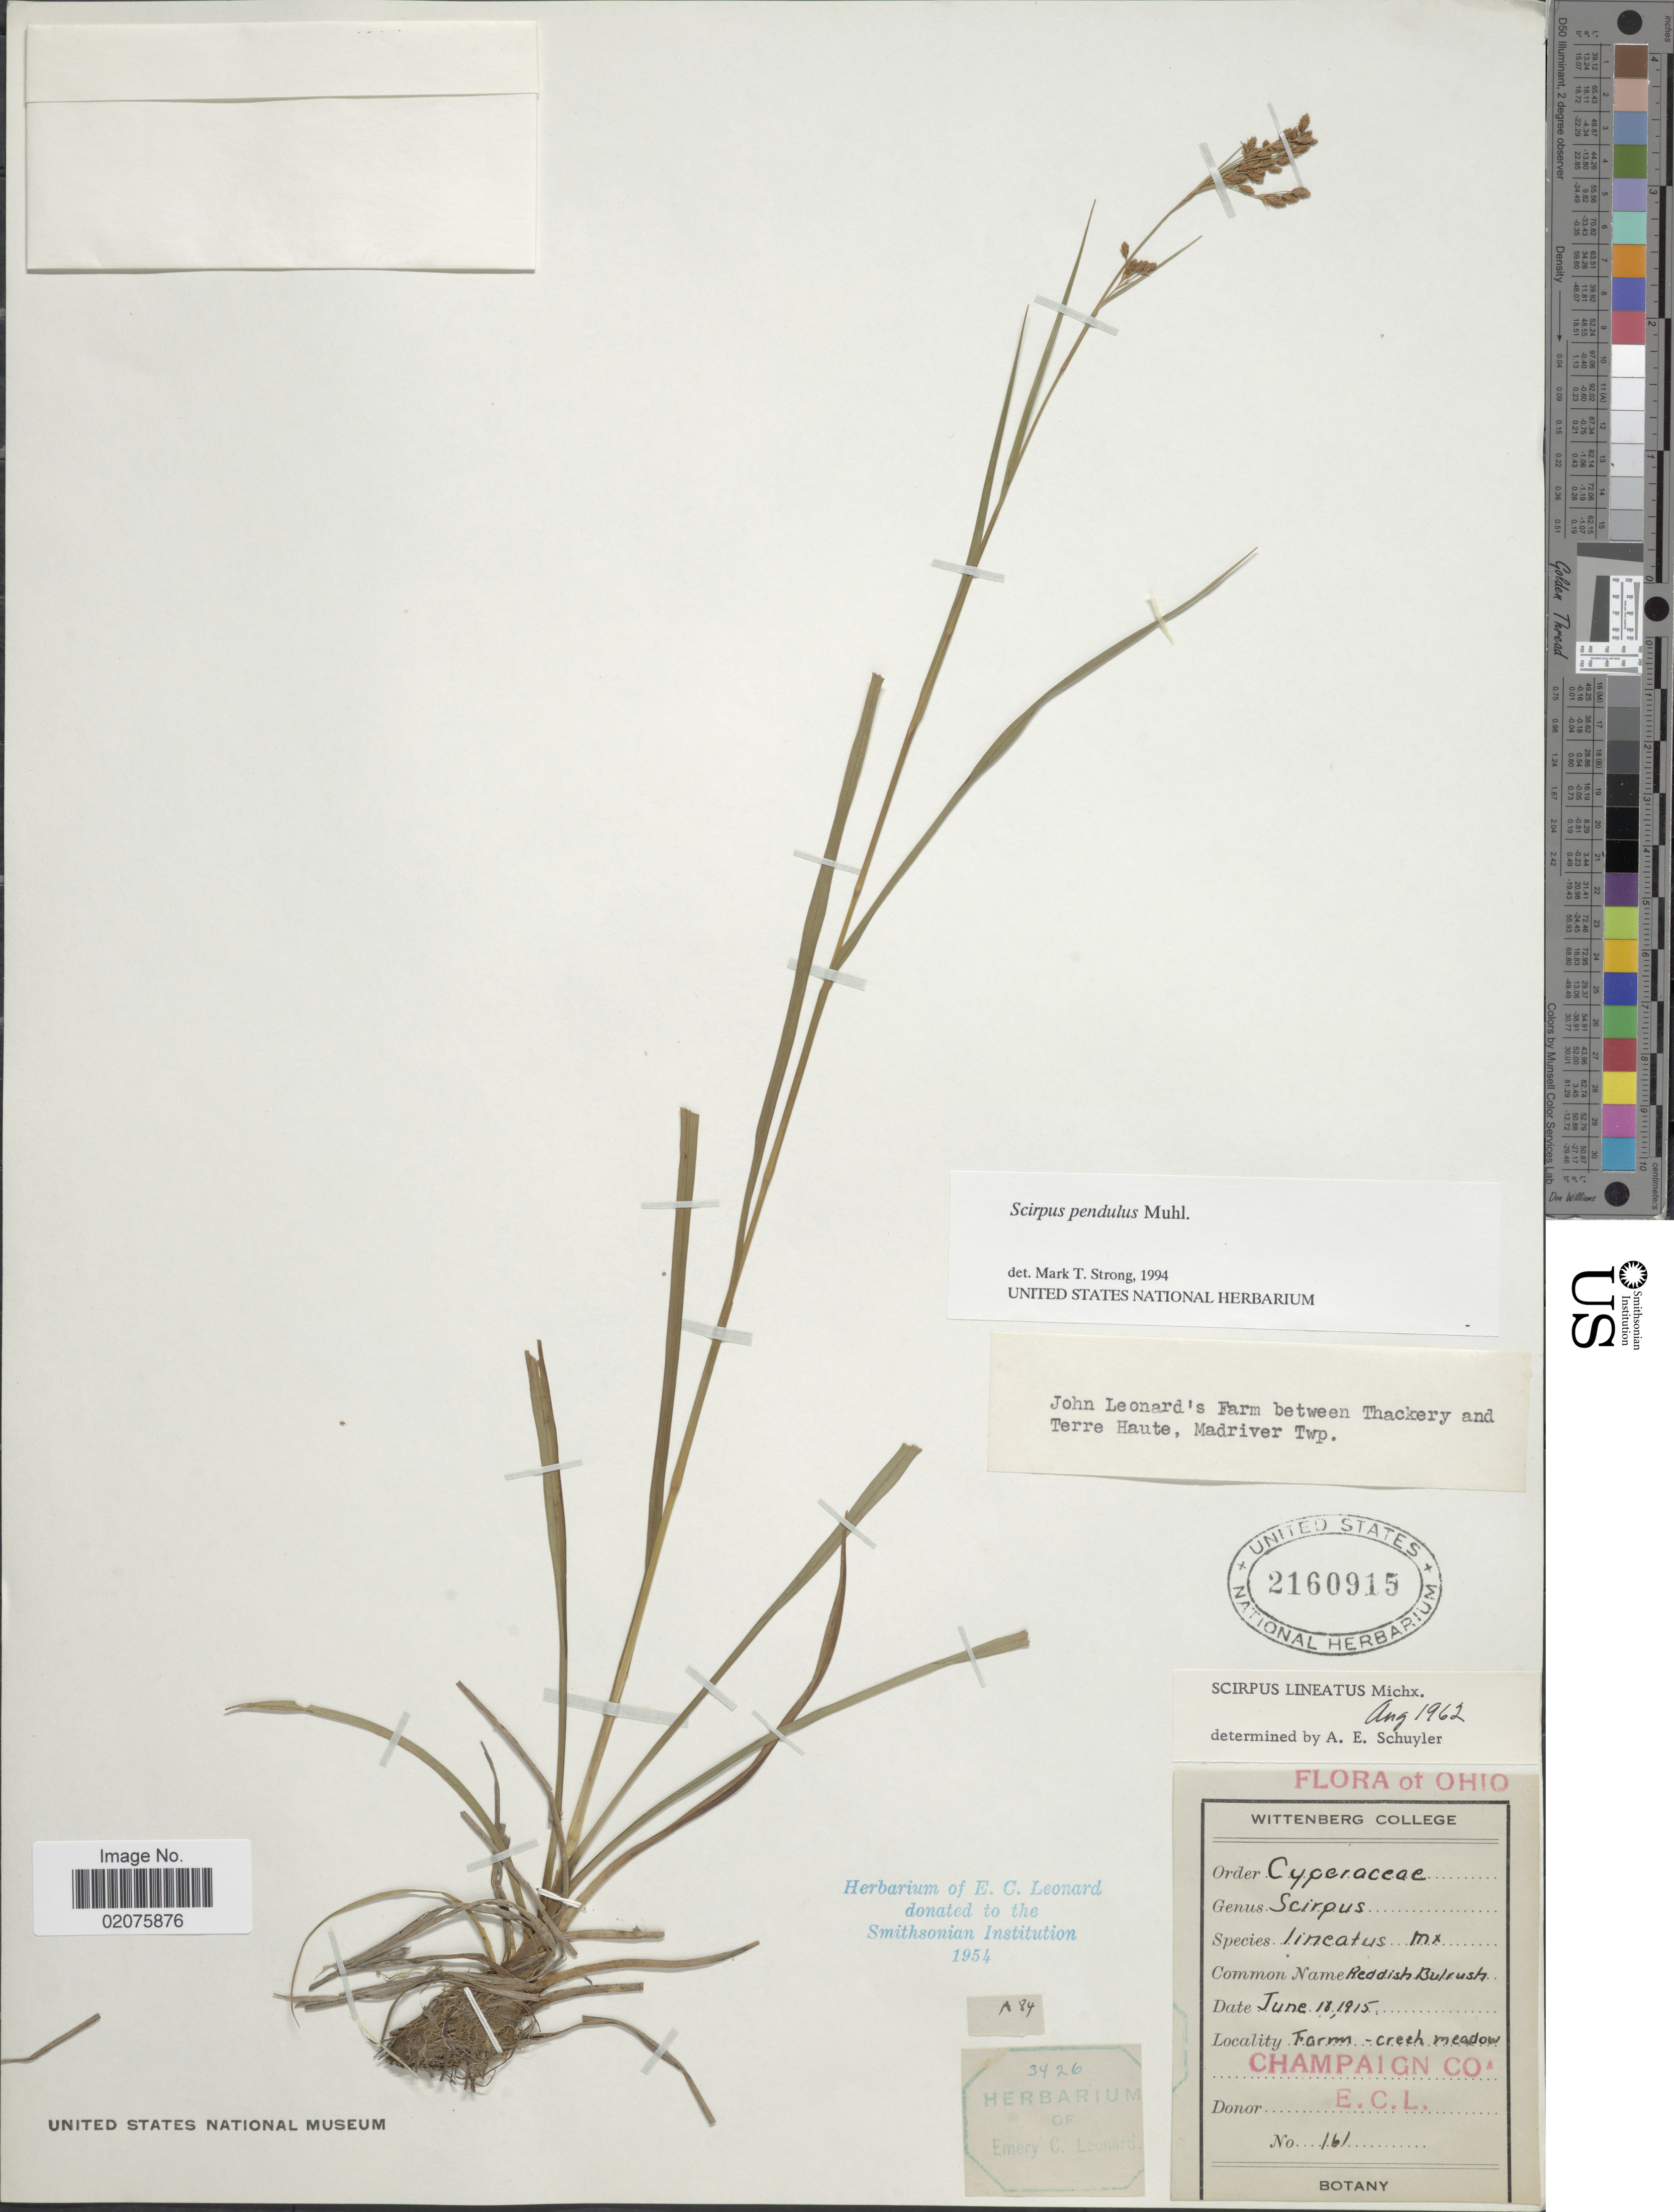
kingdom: Plantae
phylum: Tracheophyta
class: Liliopsida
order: Poales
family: Cyperaceae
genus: Scirpus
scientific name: Scirpus pendulus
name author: Muhl.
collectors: Wittenberg College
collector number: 161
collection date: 1915-06-18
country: United States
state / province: Ohio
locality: Farm - creek meadow. Champaign Co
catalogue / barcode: US 2160915